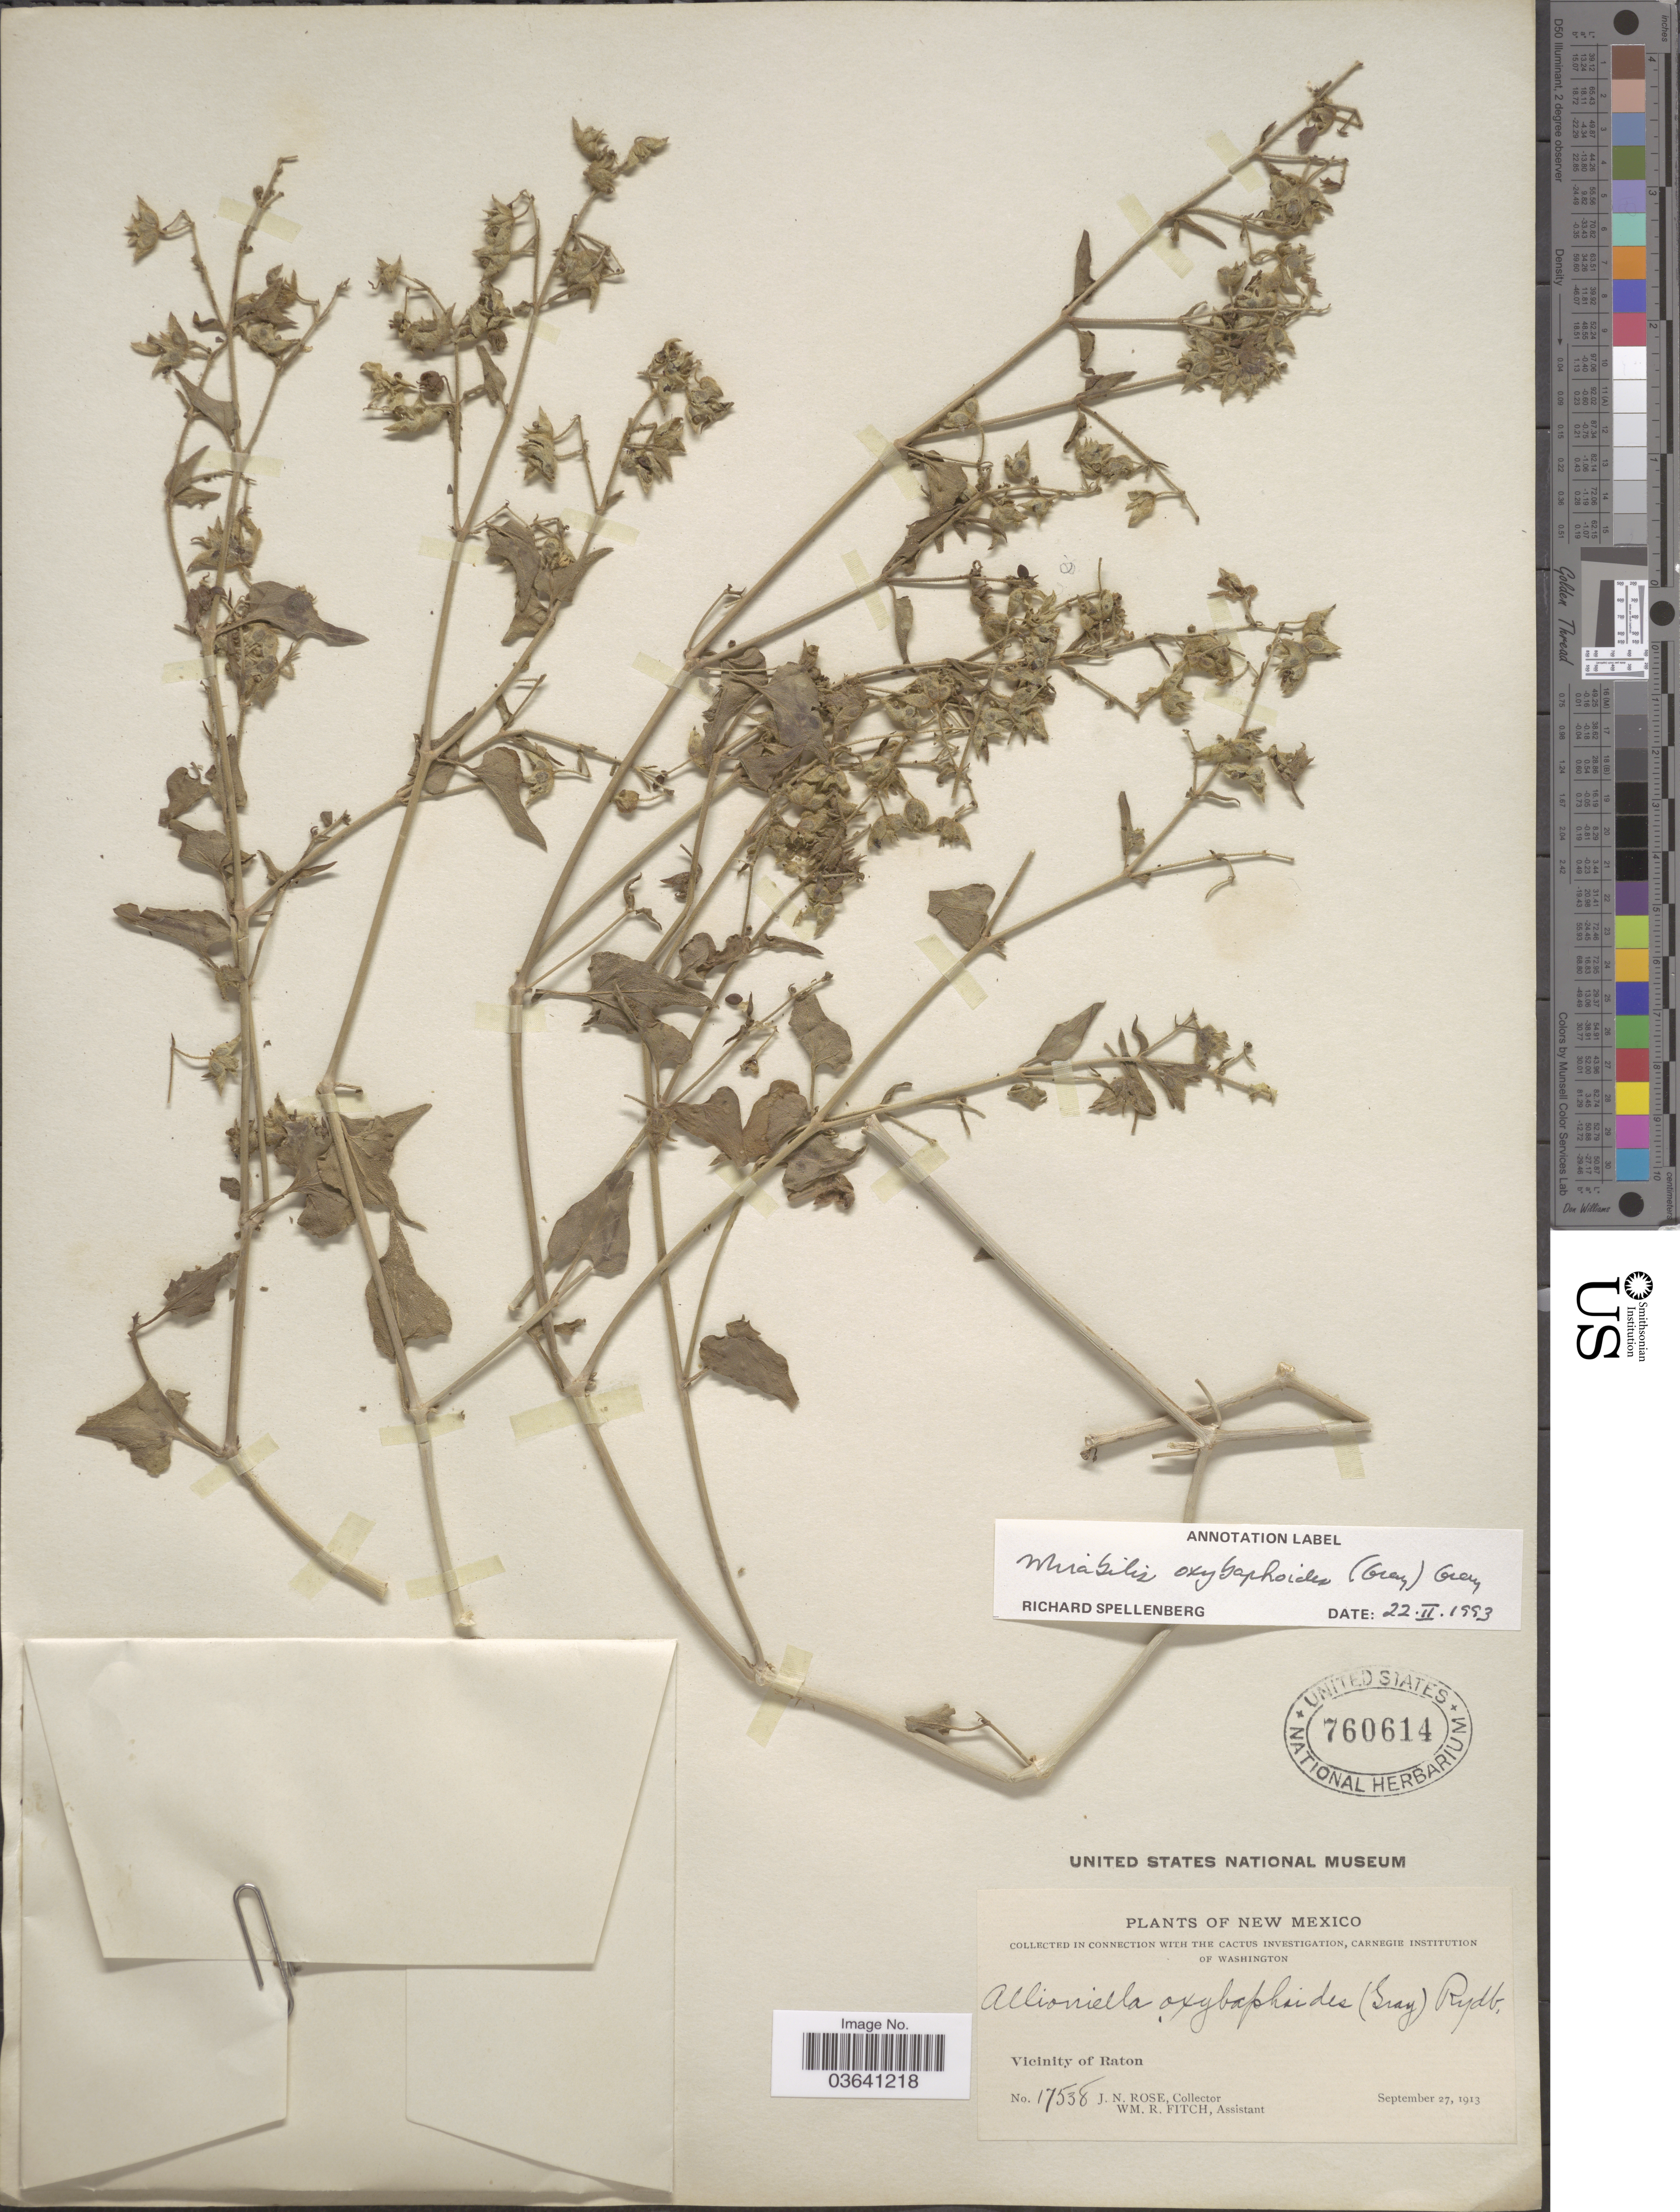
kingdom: Plantae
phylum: Tracheophyta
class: Magnoliopsida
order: Caryophyllales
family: Nyctaginaceae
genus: Mirabilis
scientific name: Mirabilis oxybaphoides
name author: (A. Gray) A. Gray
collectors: J. N. Rose & W. R. Fitch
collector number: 17538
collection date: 1913-09-27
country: United States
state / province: New Mexico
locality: Vicinity of Raton.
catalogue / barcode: US 760614